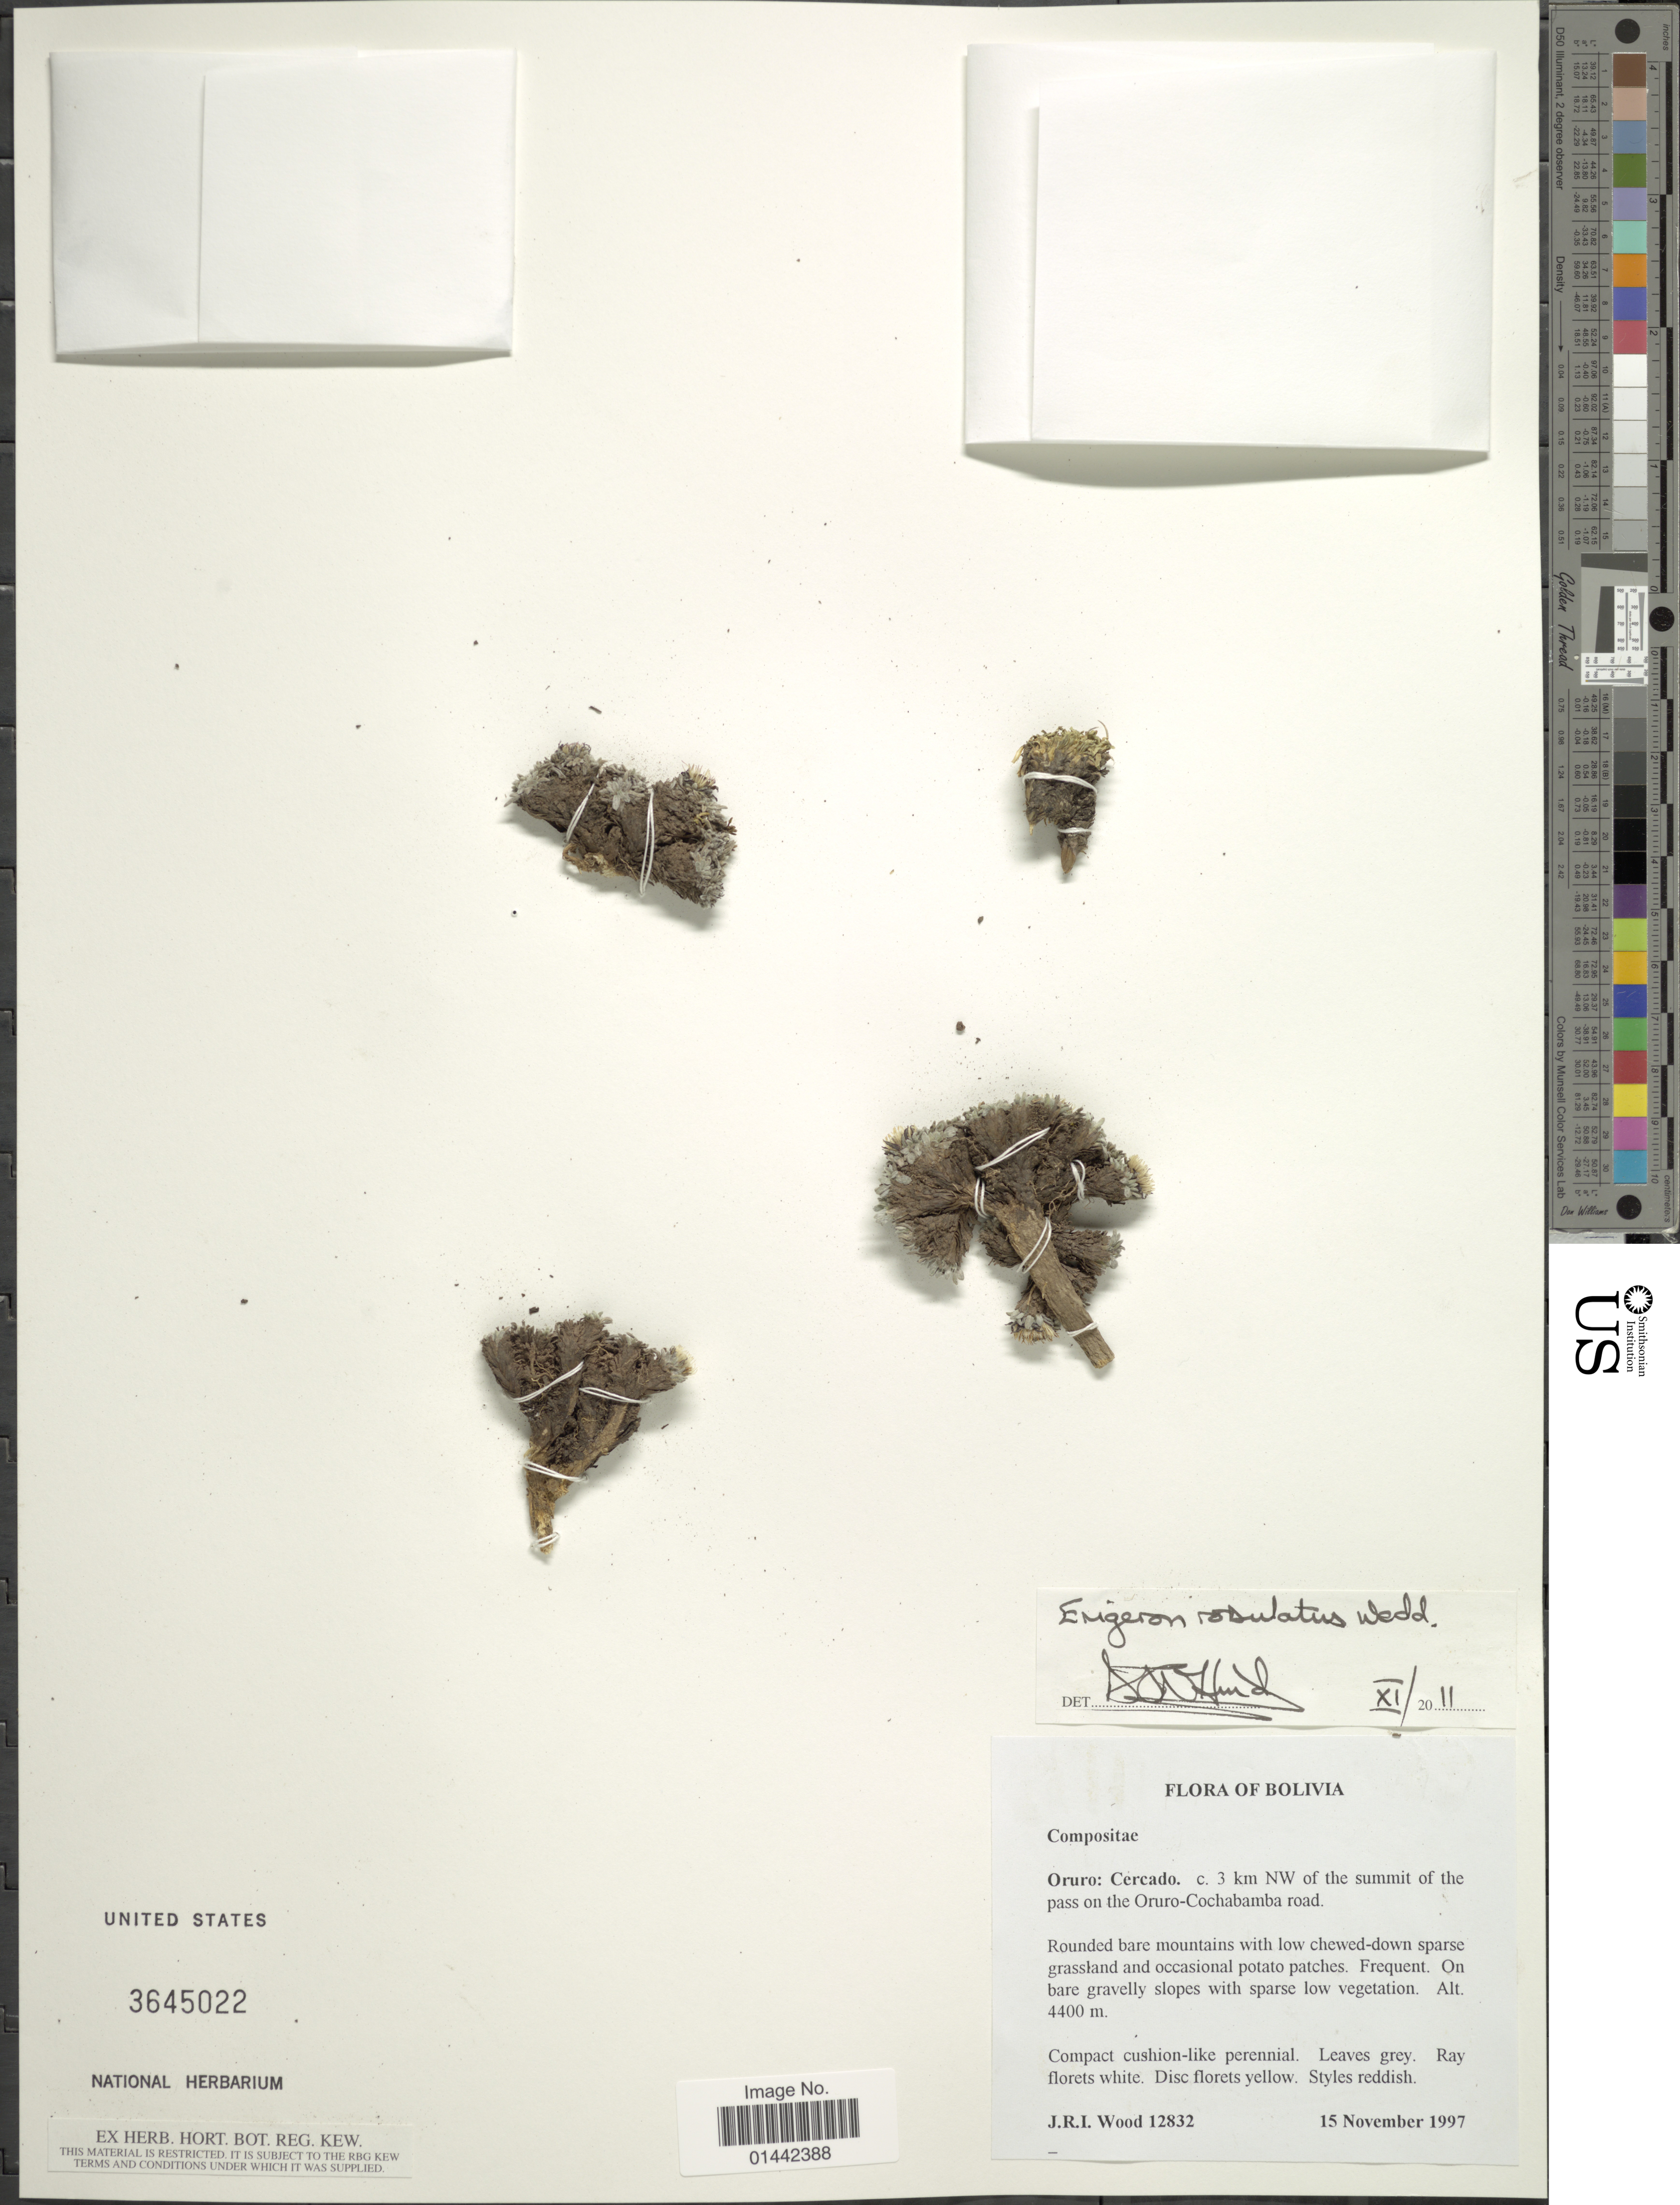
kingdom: Plantae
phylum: Tracheophyta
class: Magnoliopsida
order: Asterales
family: Asteraceae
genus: Erigeron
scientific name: Erigeron rosulatus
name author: Wedd.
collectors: J. R. I. Wood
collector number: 12832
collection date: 1997-11-15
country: Bolivia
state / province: Oruro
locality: Cercado, c. 3 km NW of the summit of the pass on the Oruro-Cochabamba road, rounded bare mountains.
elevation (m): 4400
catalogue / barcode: US 3645022